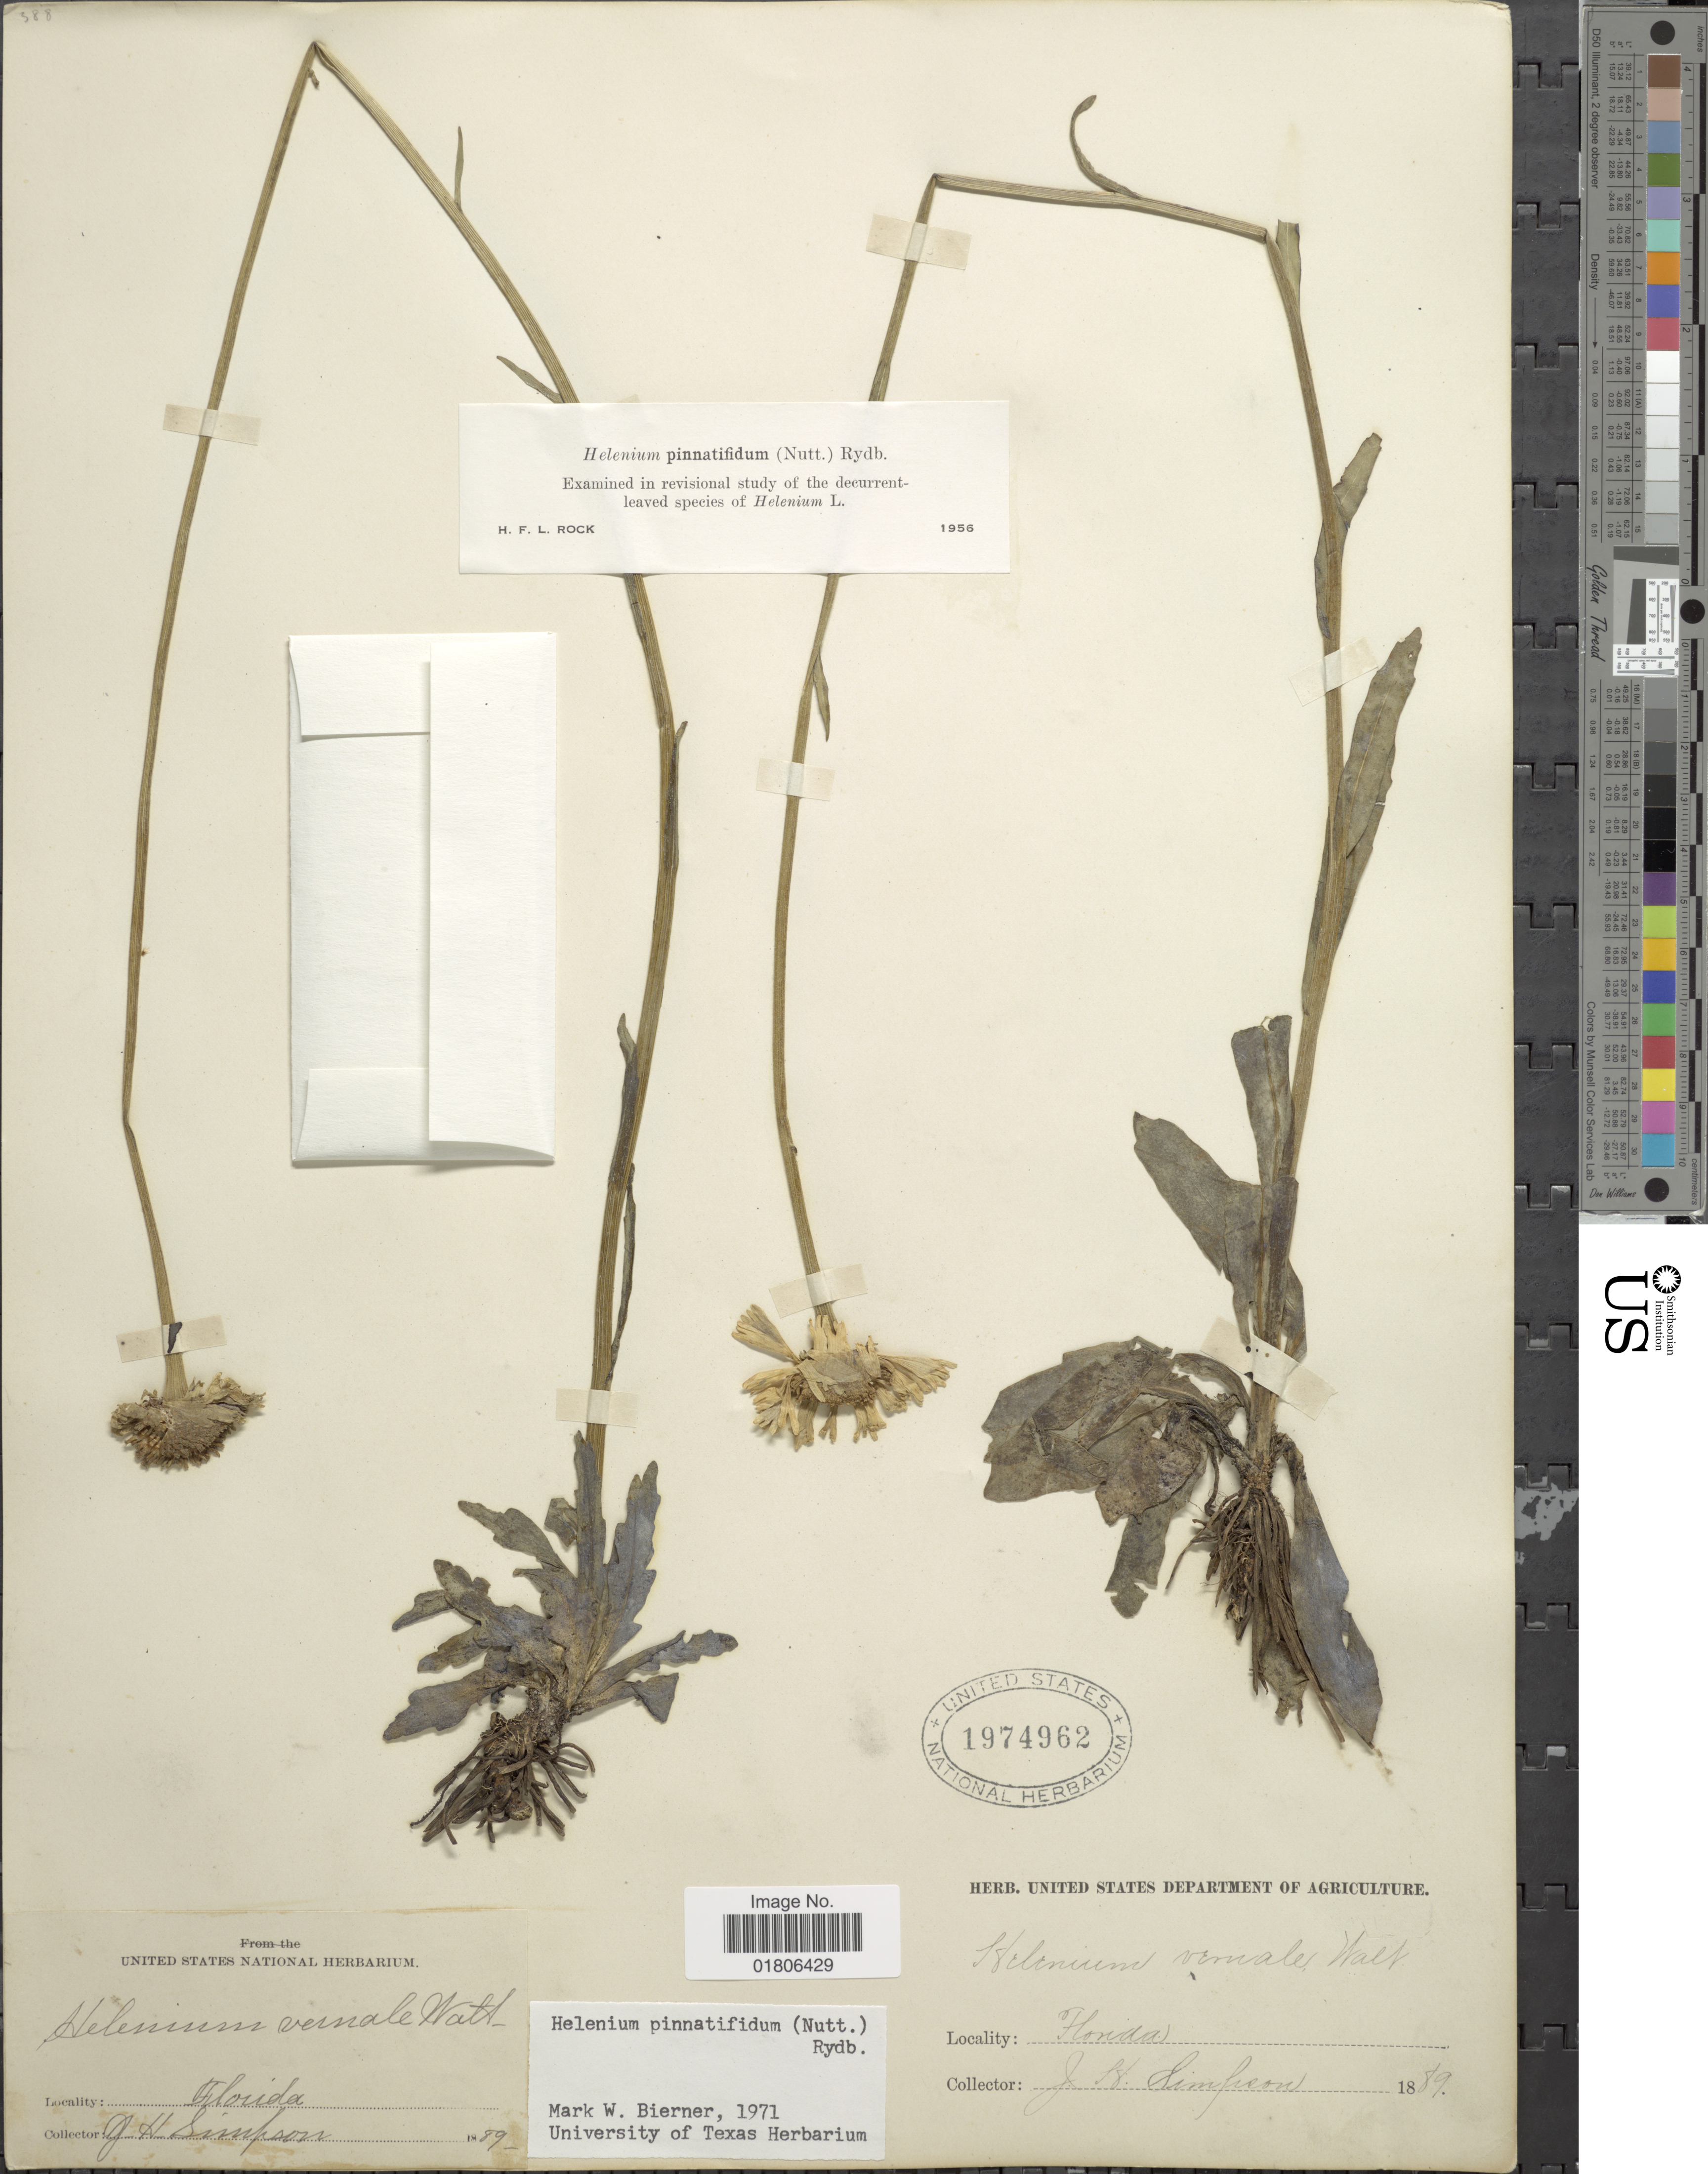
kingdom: Plantae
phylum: Tracheophyta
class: Magnoliopsida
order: Asterales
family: Asteraceae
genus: Helenium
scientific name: Helenium pinnatifidum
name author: (Schwein. ex Nutt.) Rydb.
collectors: J. H. Simpson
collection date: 1889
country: United States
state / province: Florida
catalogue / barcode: US 1974962